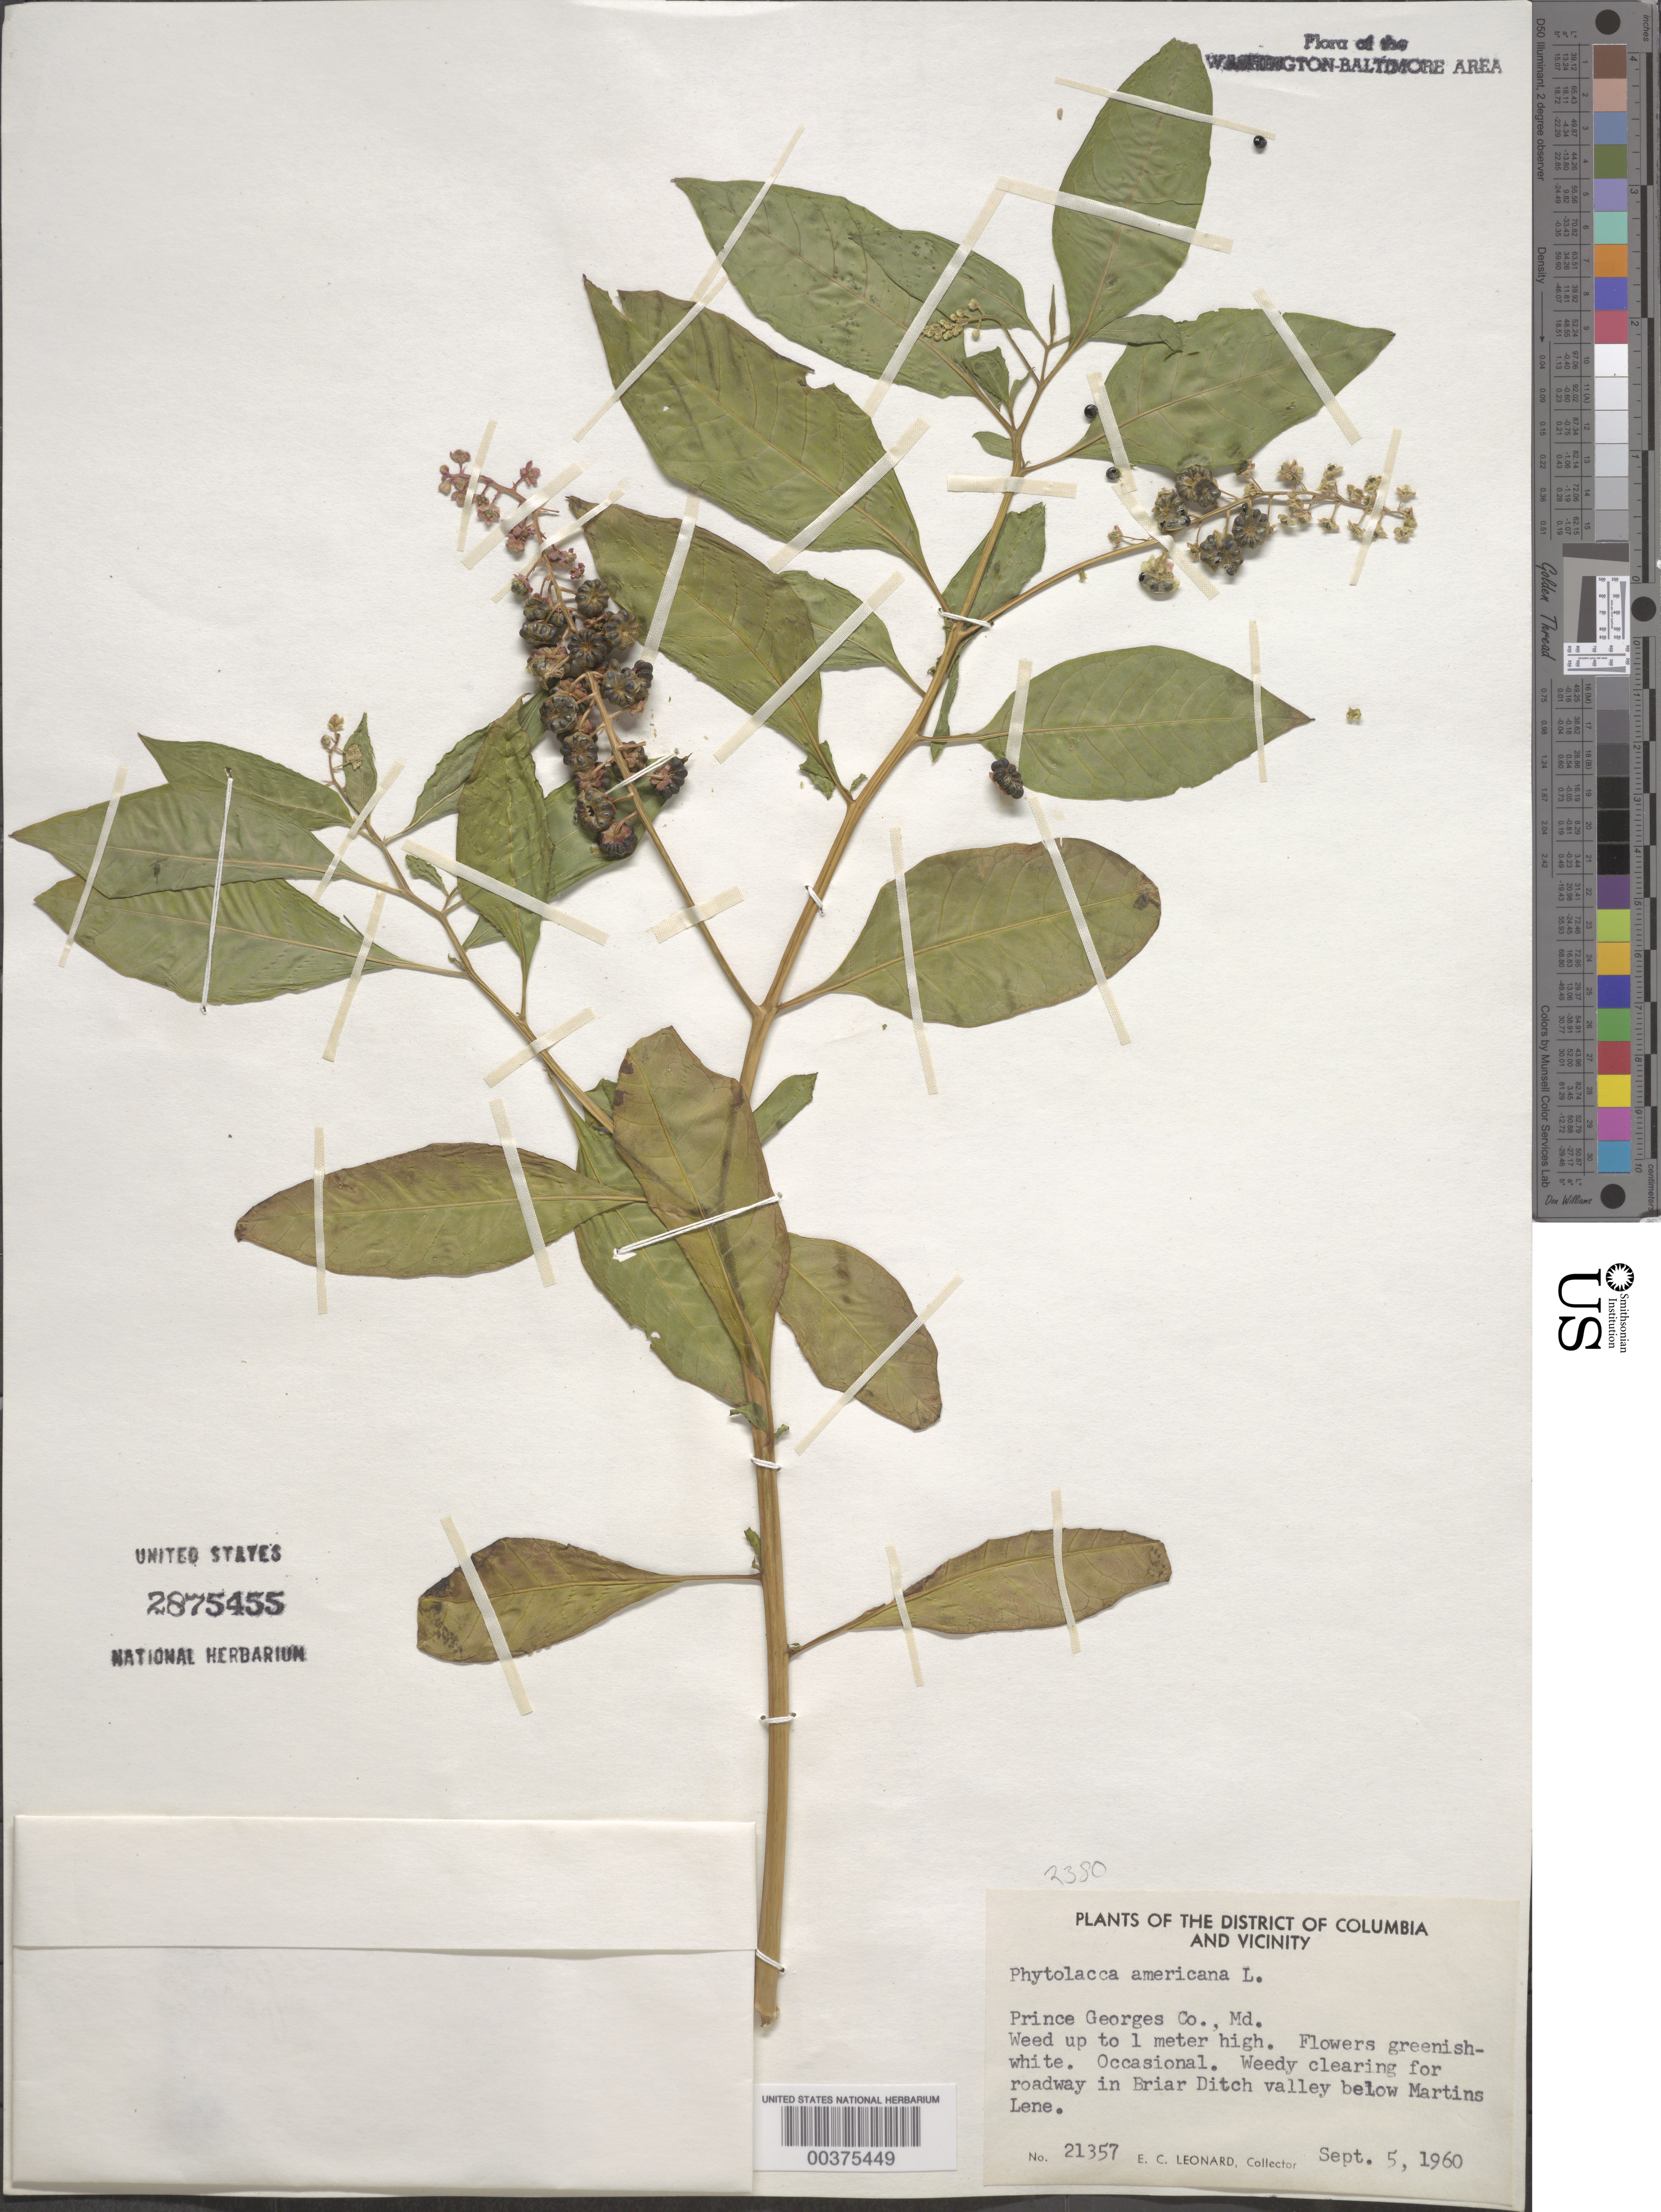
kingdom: Plantae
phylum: Tracheophyta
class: Magnoliopsida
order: Caryophyllales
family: Phytolaccaceae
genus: Phytolacca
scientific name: Phytolacca americana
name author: L.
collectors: E. C. Leonard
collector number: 21357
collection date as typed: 05 Sep 1960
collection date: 1960-09-05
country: United States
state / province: Maryland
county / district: Prince George's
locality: Briar Ditch Valley, below Martins Lane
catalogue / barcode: US 2875455